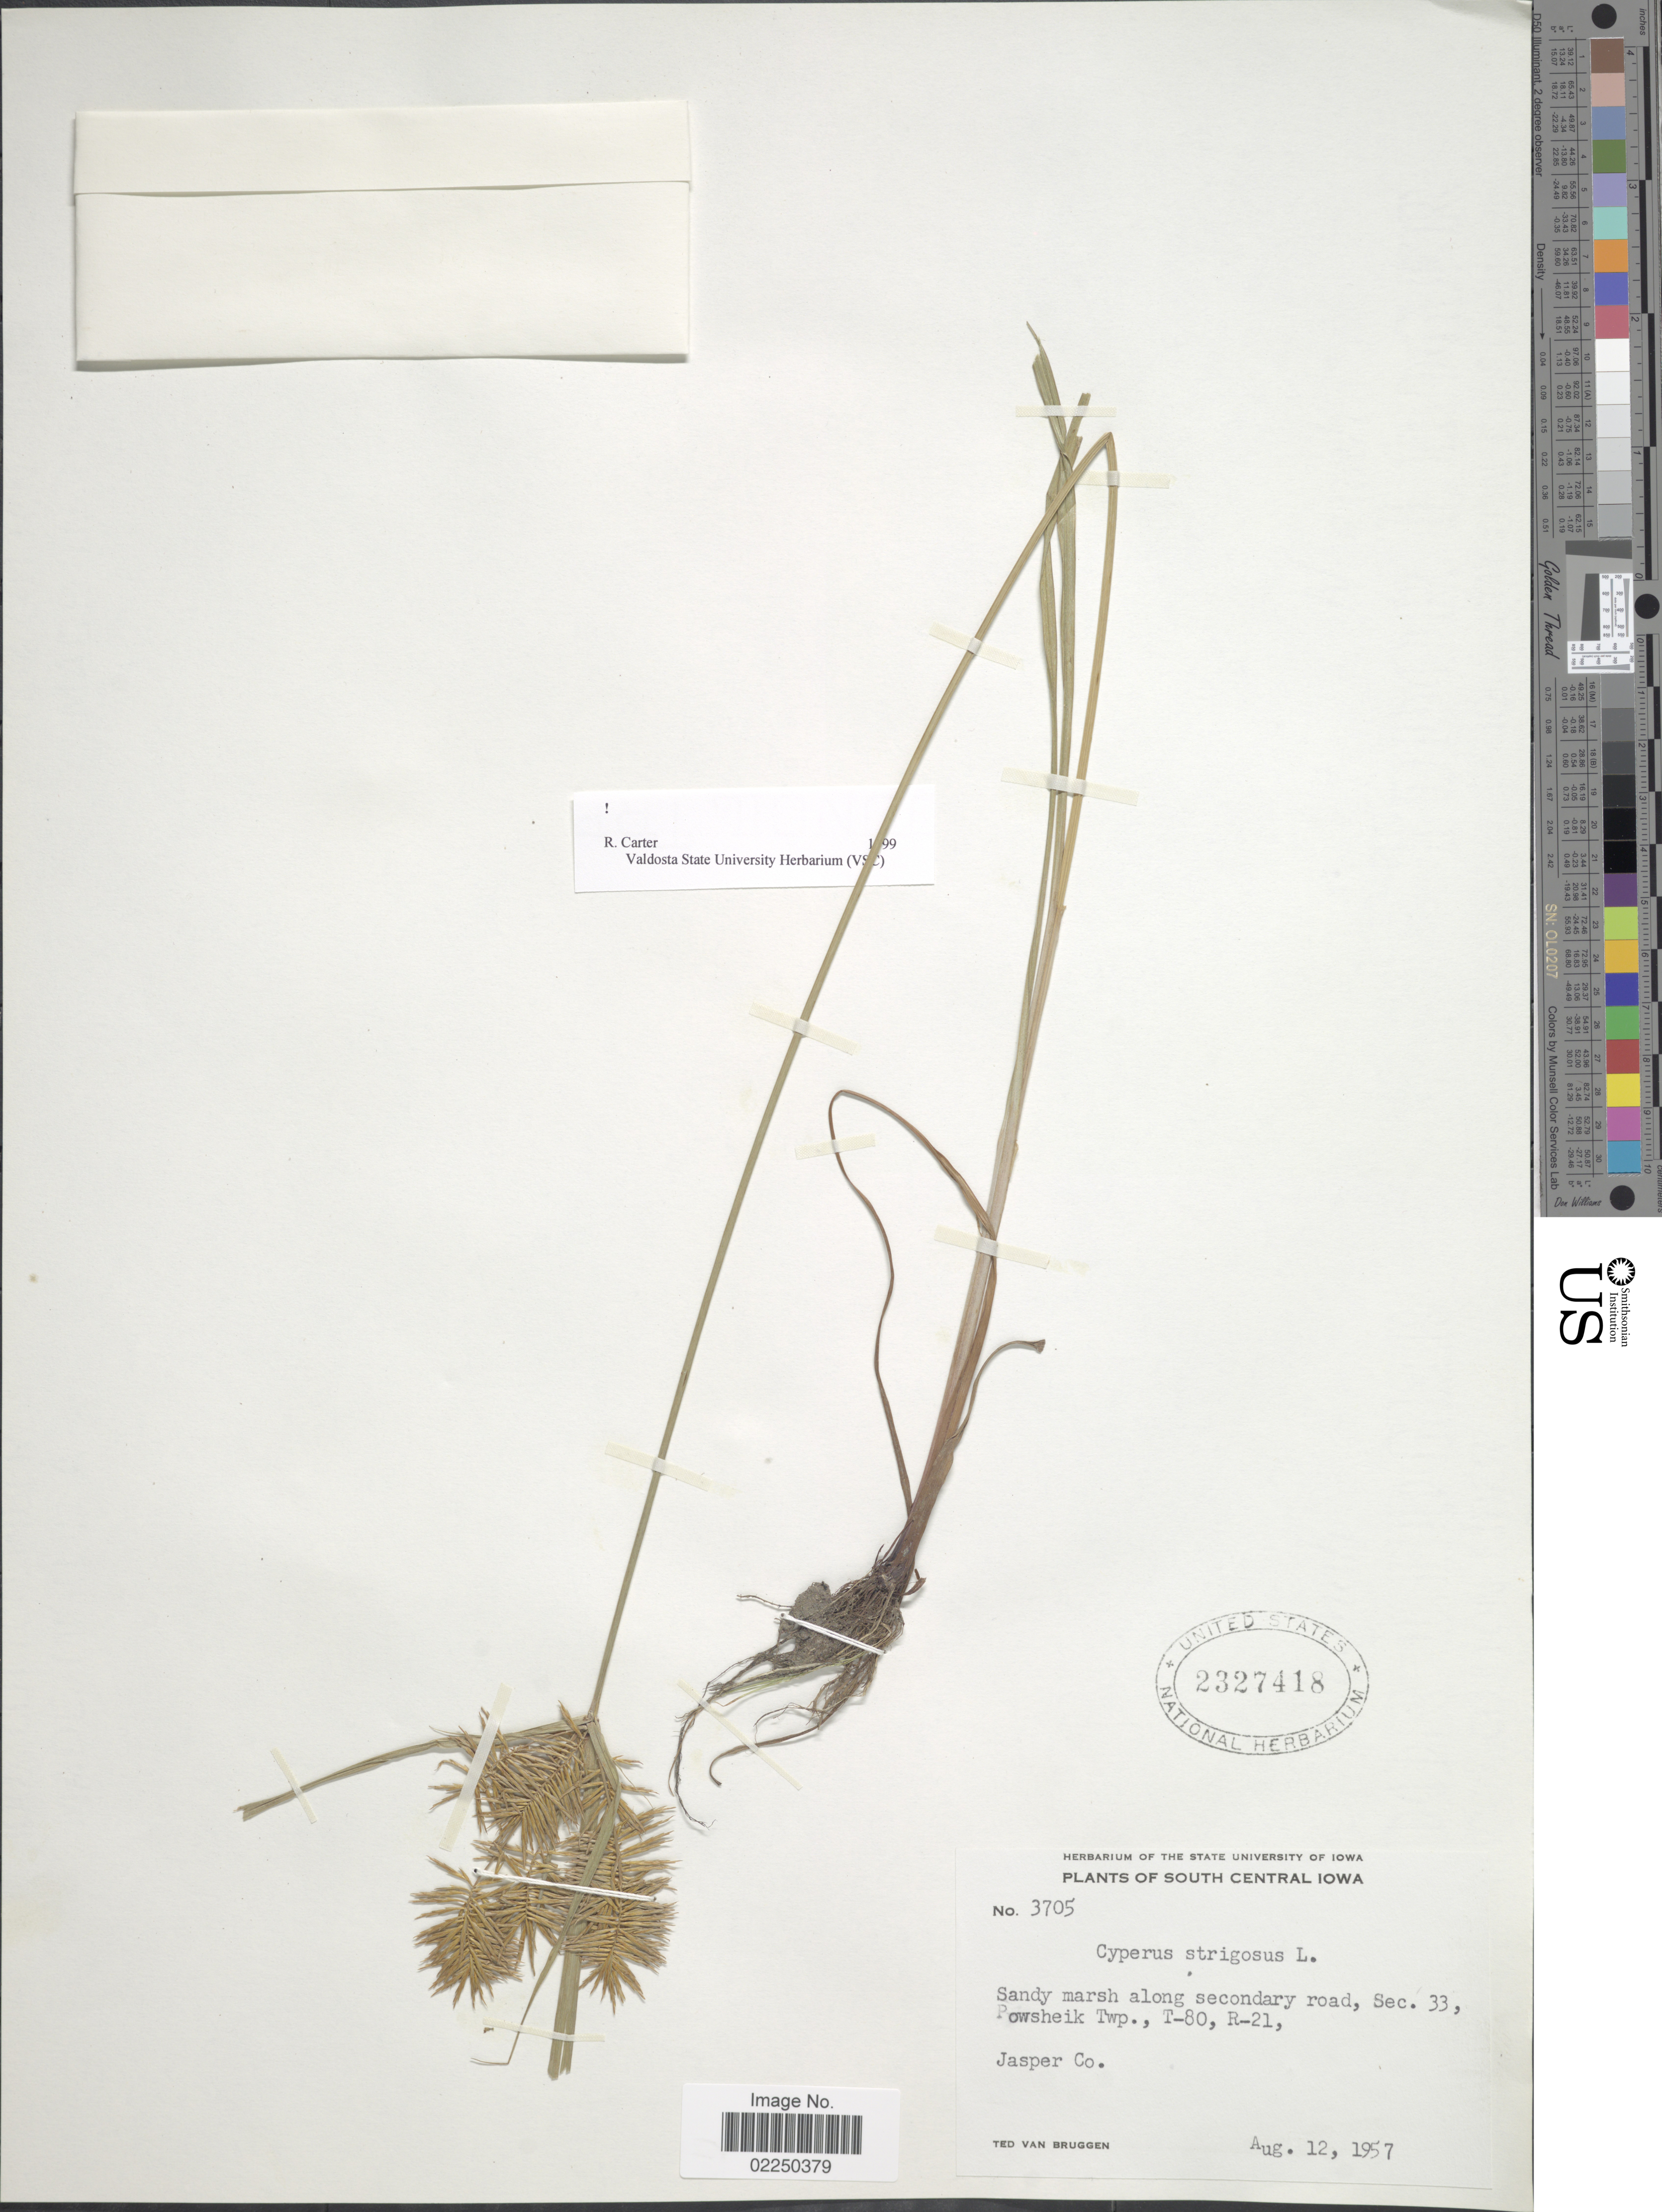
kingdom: Plantae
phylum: Tracheophyta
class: Liliopsida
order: Poales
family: Cyperaceae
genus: Cyperus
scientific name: Cyperus strigosus L.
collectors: T. van Bruggen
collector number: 3705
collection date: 1957-08-12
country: United States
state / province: Iowa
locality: South Central Iowa, sandy marsh along secondary road, Sec. 33, Powsheik Twp., T-80, R-21, Jasper Co.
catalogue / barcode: US 2327418